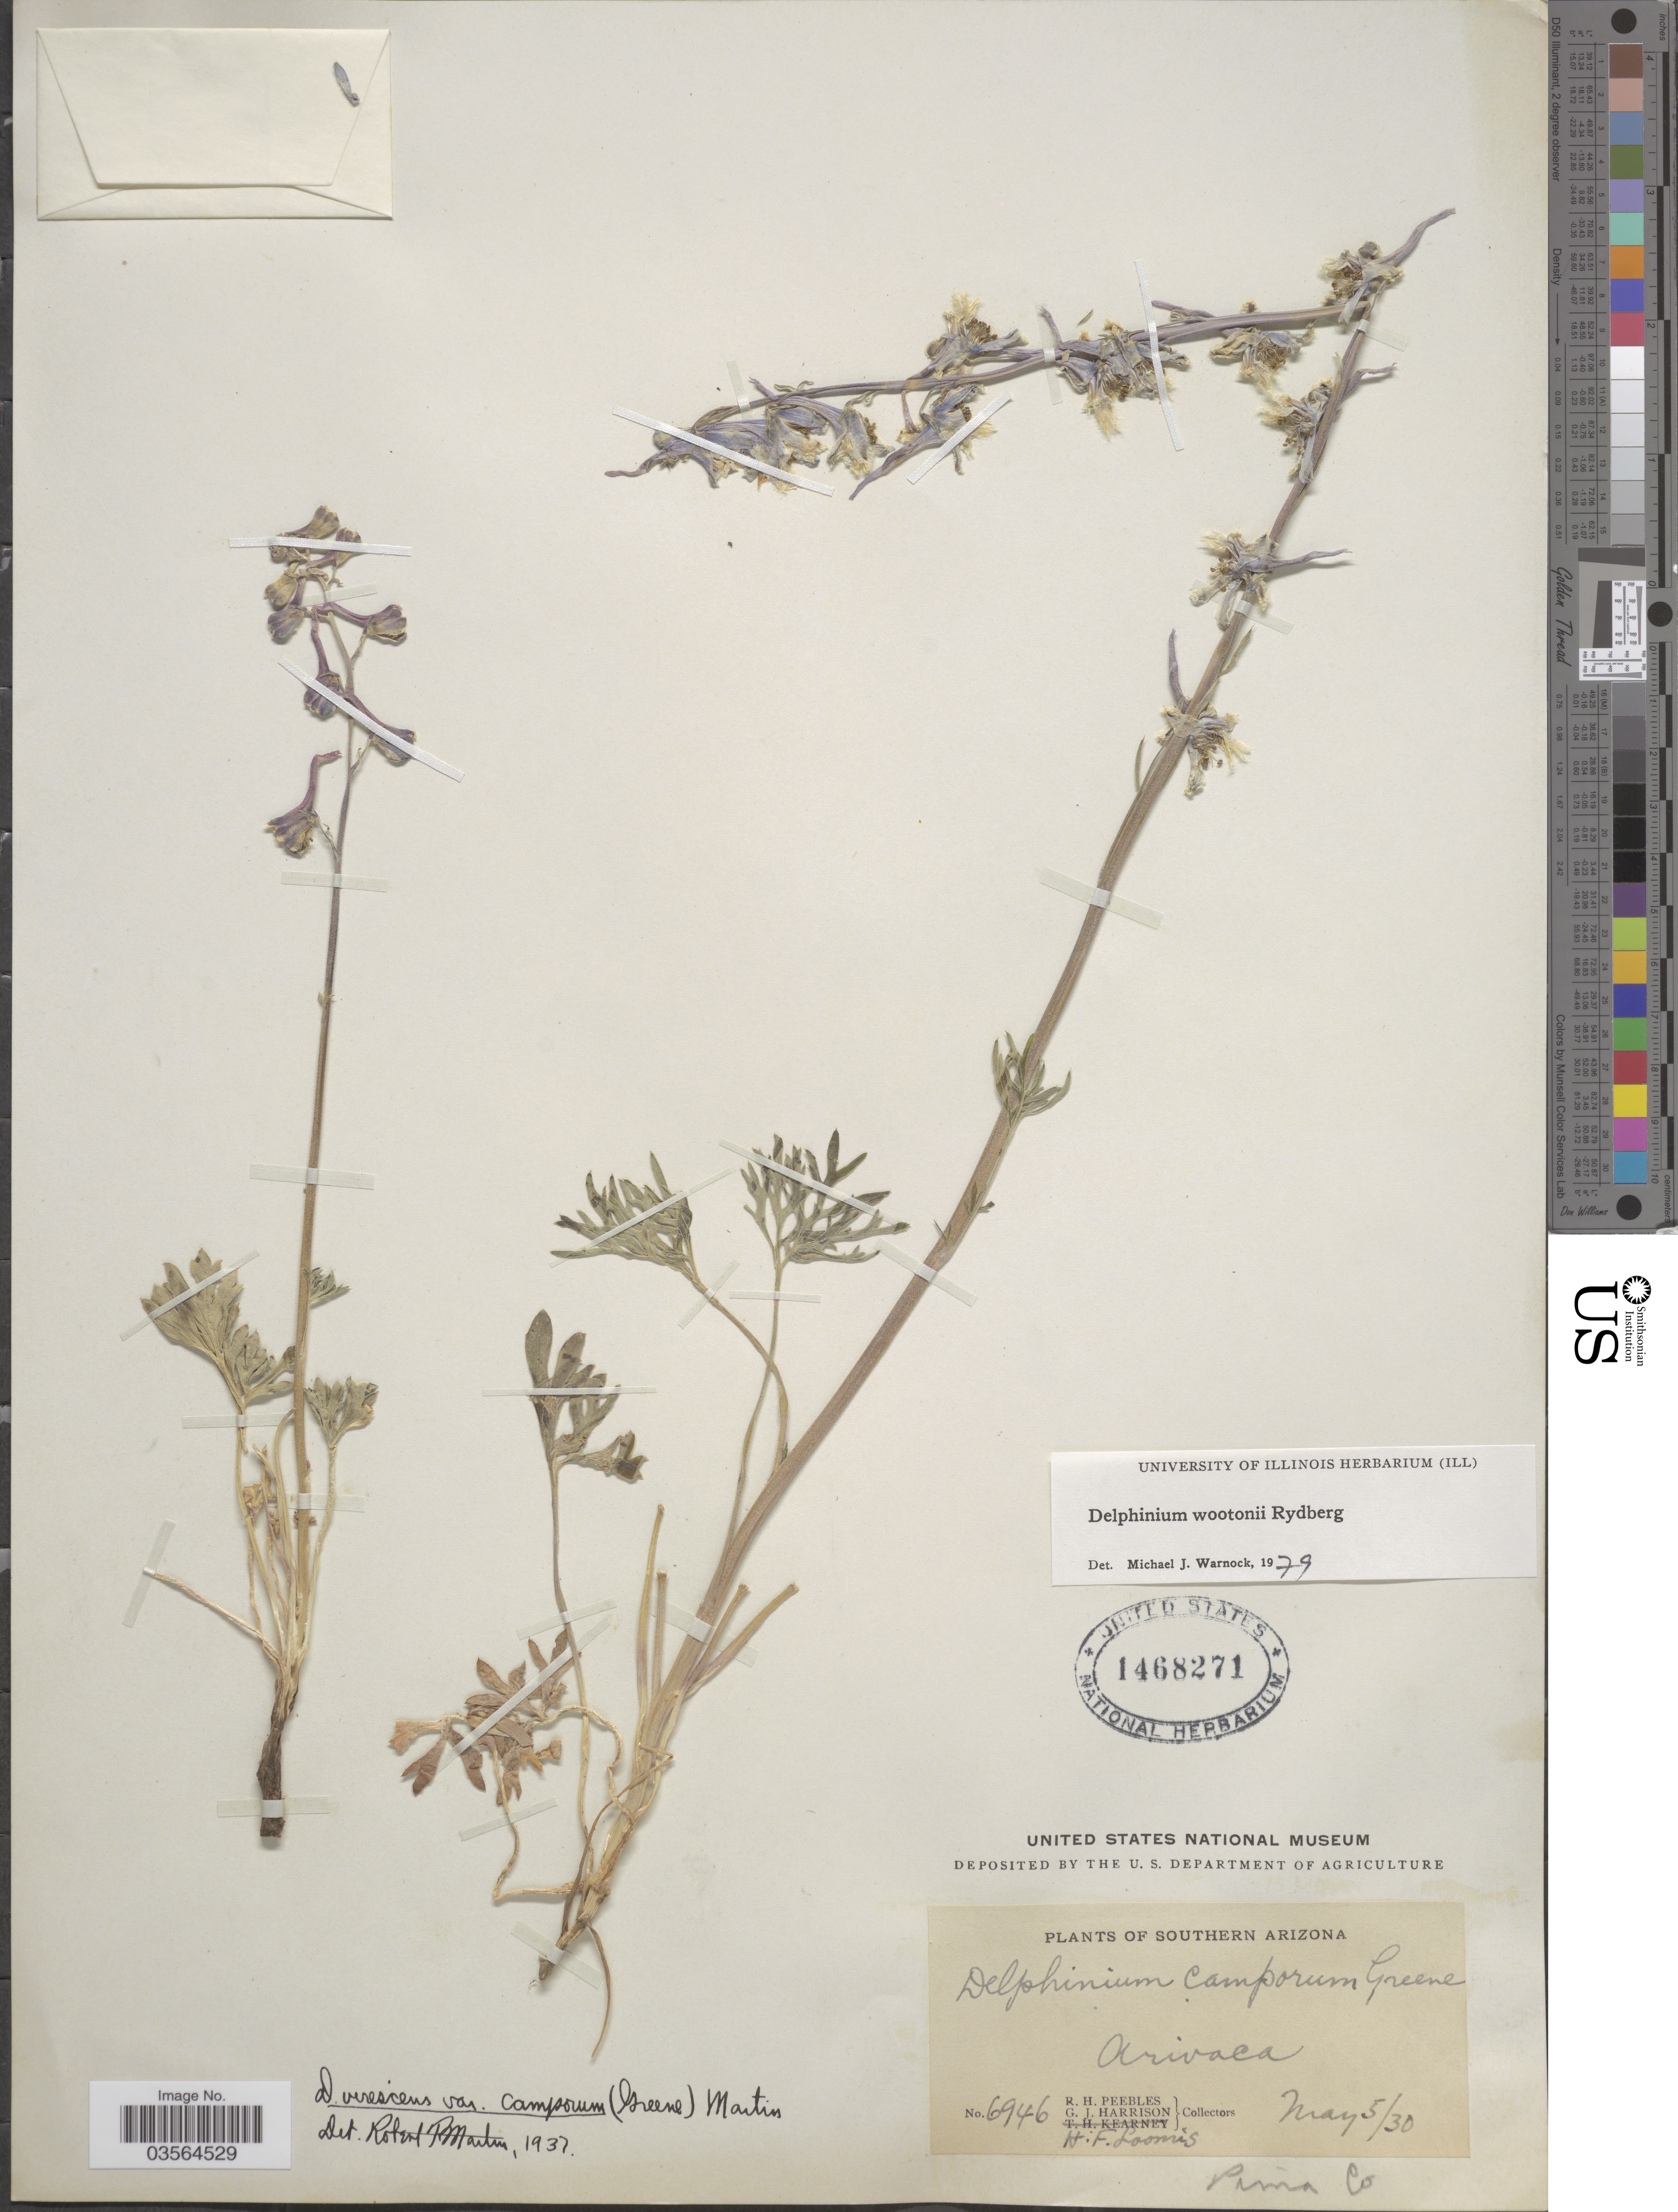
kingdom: Plantae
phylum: Tracheophyta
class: Magnoliopsida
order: Ranunculales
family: Ranunculaceae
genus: Delphinium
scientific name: Delphinium wootonii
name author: Rydb.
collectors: R. H. Peebles, G. J. Harrison & H. F. Loomis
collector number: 6946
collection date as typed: Transcribed d/m/y: 5/5/30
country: United States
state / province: Arizona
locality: Southern Arizona. Arivaca. Pima Co.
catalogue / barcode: US 1468271